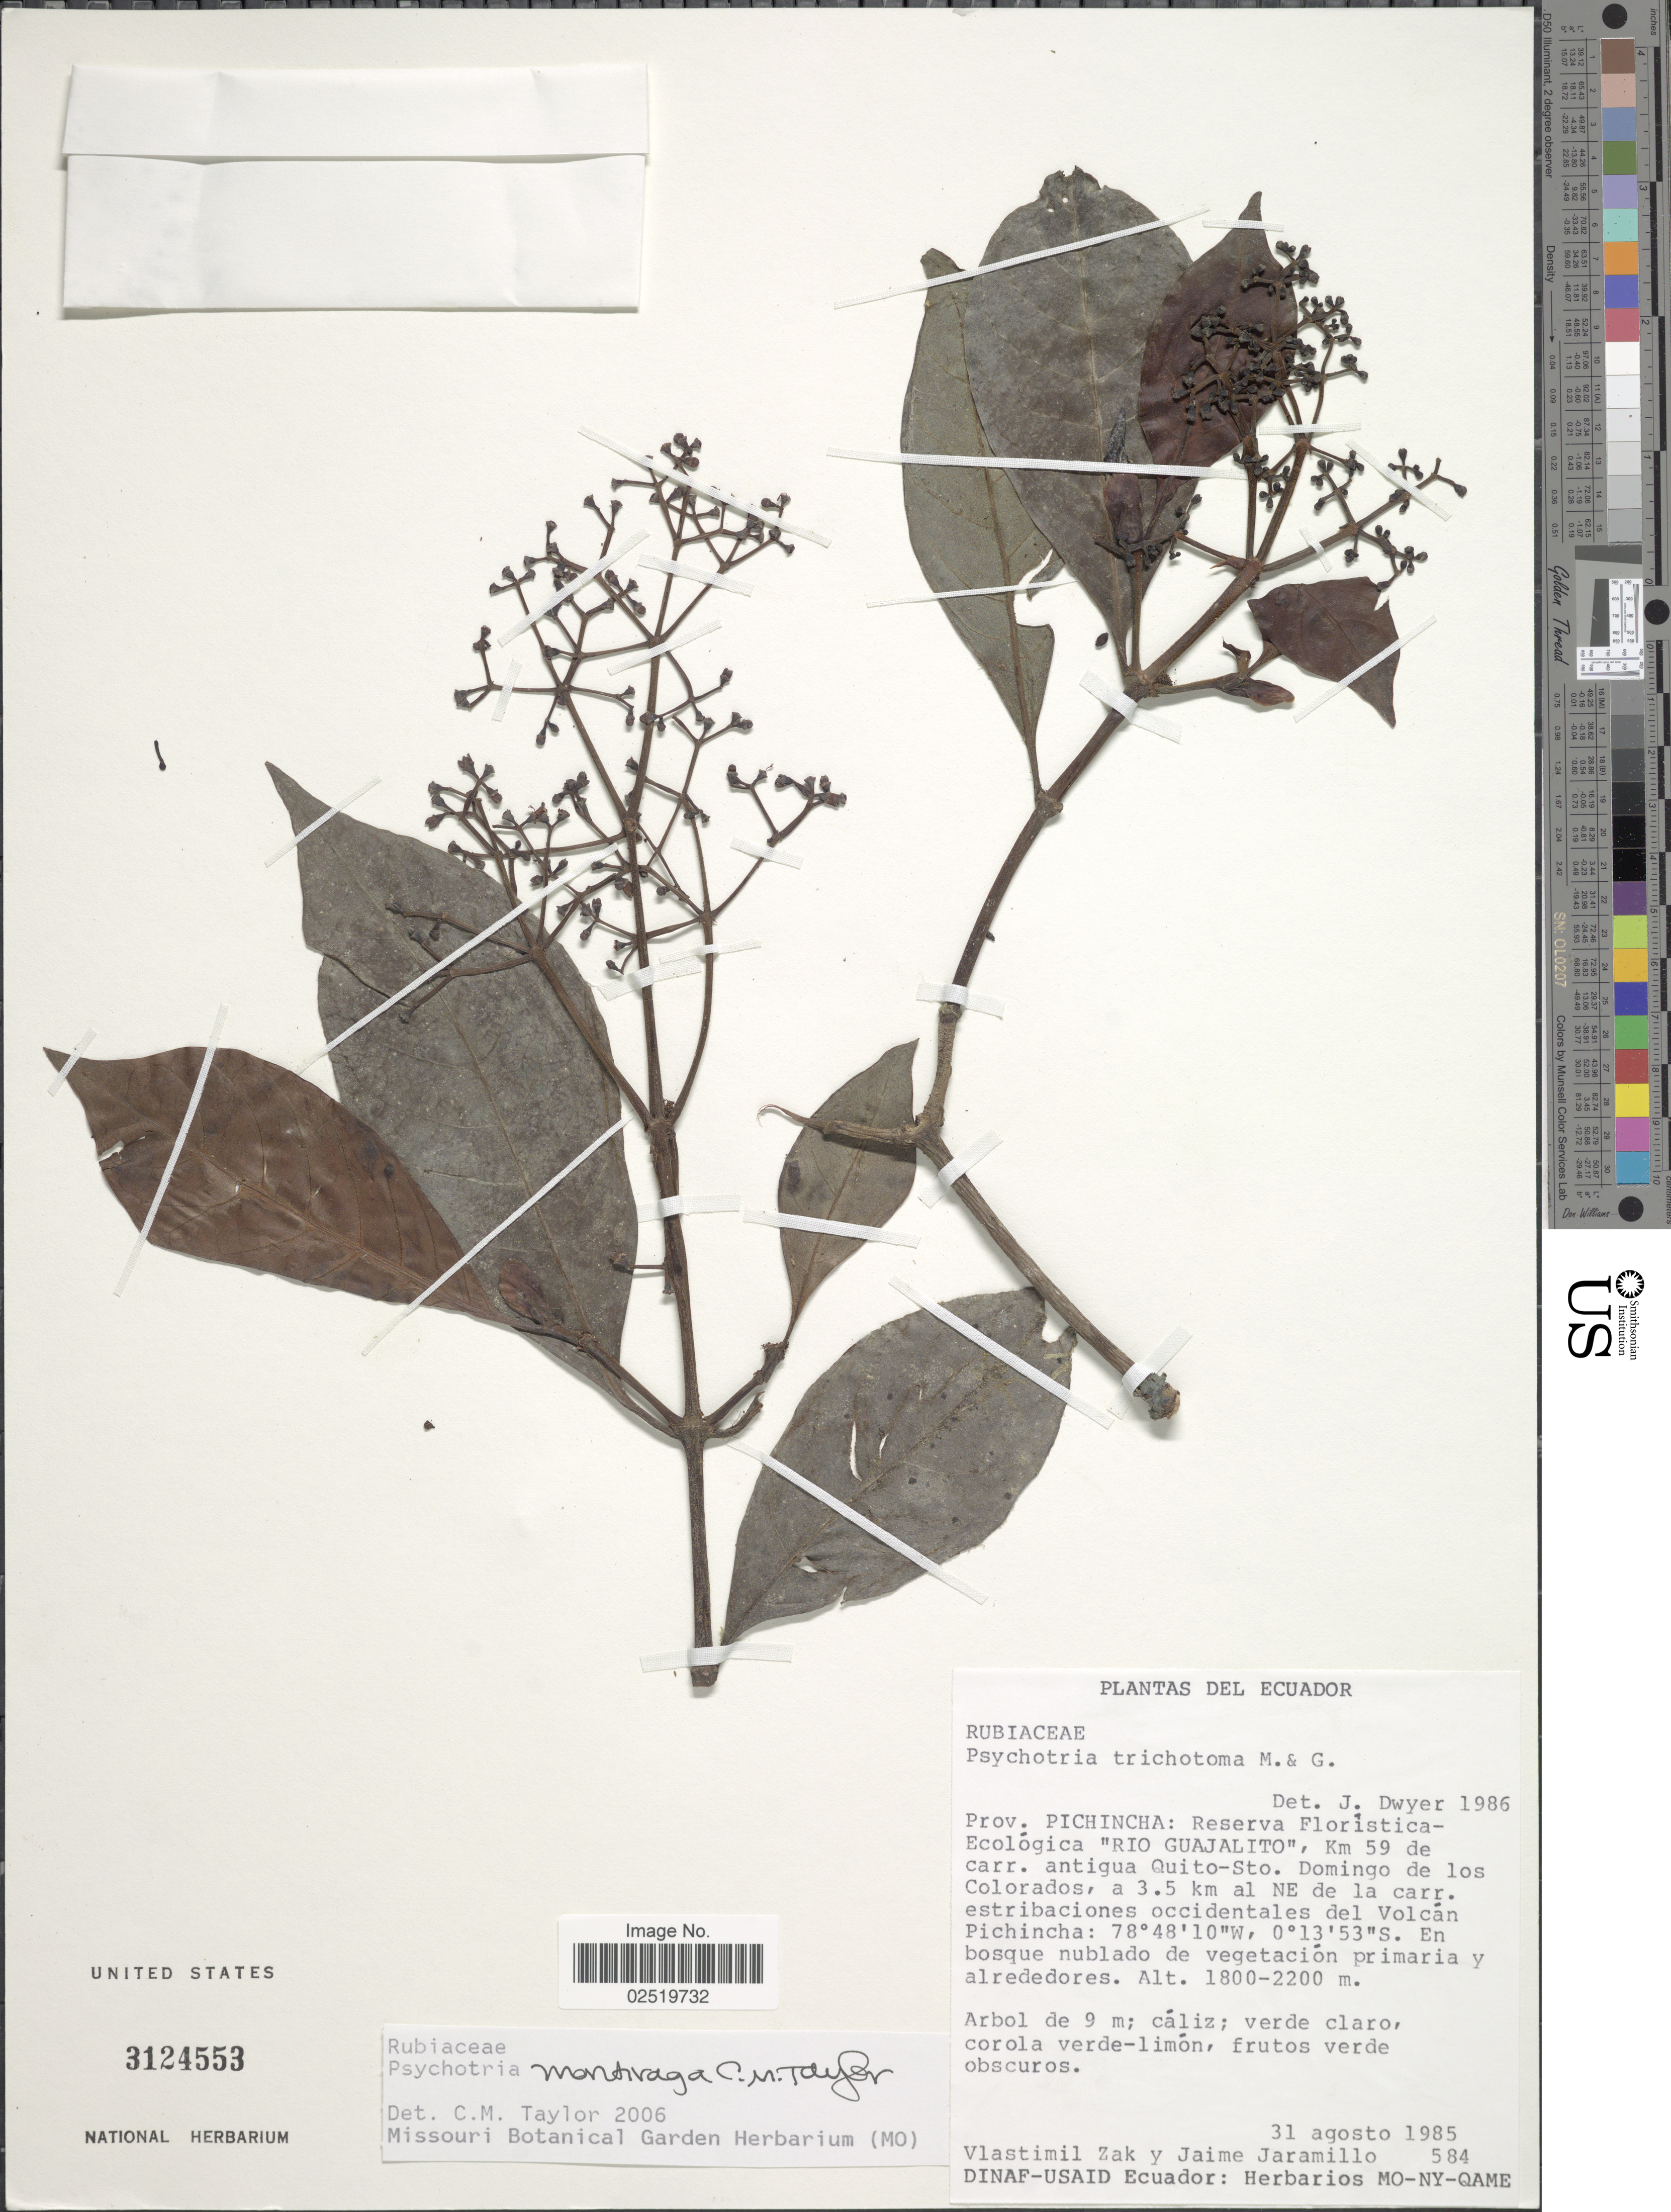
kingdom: Plantae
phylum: Tracheophyta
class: Magnoliopsida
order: Gentianales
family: Rubiaceae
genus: Psychotria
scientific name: Psychotria montivaga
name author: C.M. Taylor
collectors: V. Zak & J. Jaramillo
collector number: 584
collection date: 1985-08-31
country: Ecuador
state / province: Pichincha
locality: Reserva Floristica Ecologica "Rio Guajalito", Km 59 de carr. antigua Quito-Sto. Domingo de los Colorados, a 3.5 km al NE de la carr. estribaciones occidentales del Volcan Pichincha, en bosque nublado de vegetacion primaria y alrededores.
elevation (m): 1800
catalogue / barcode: US 3124553